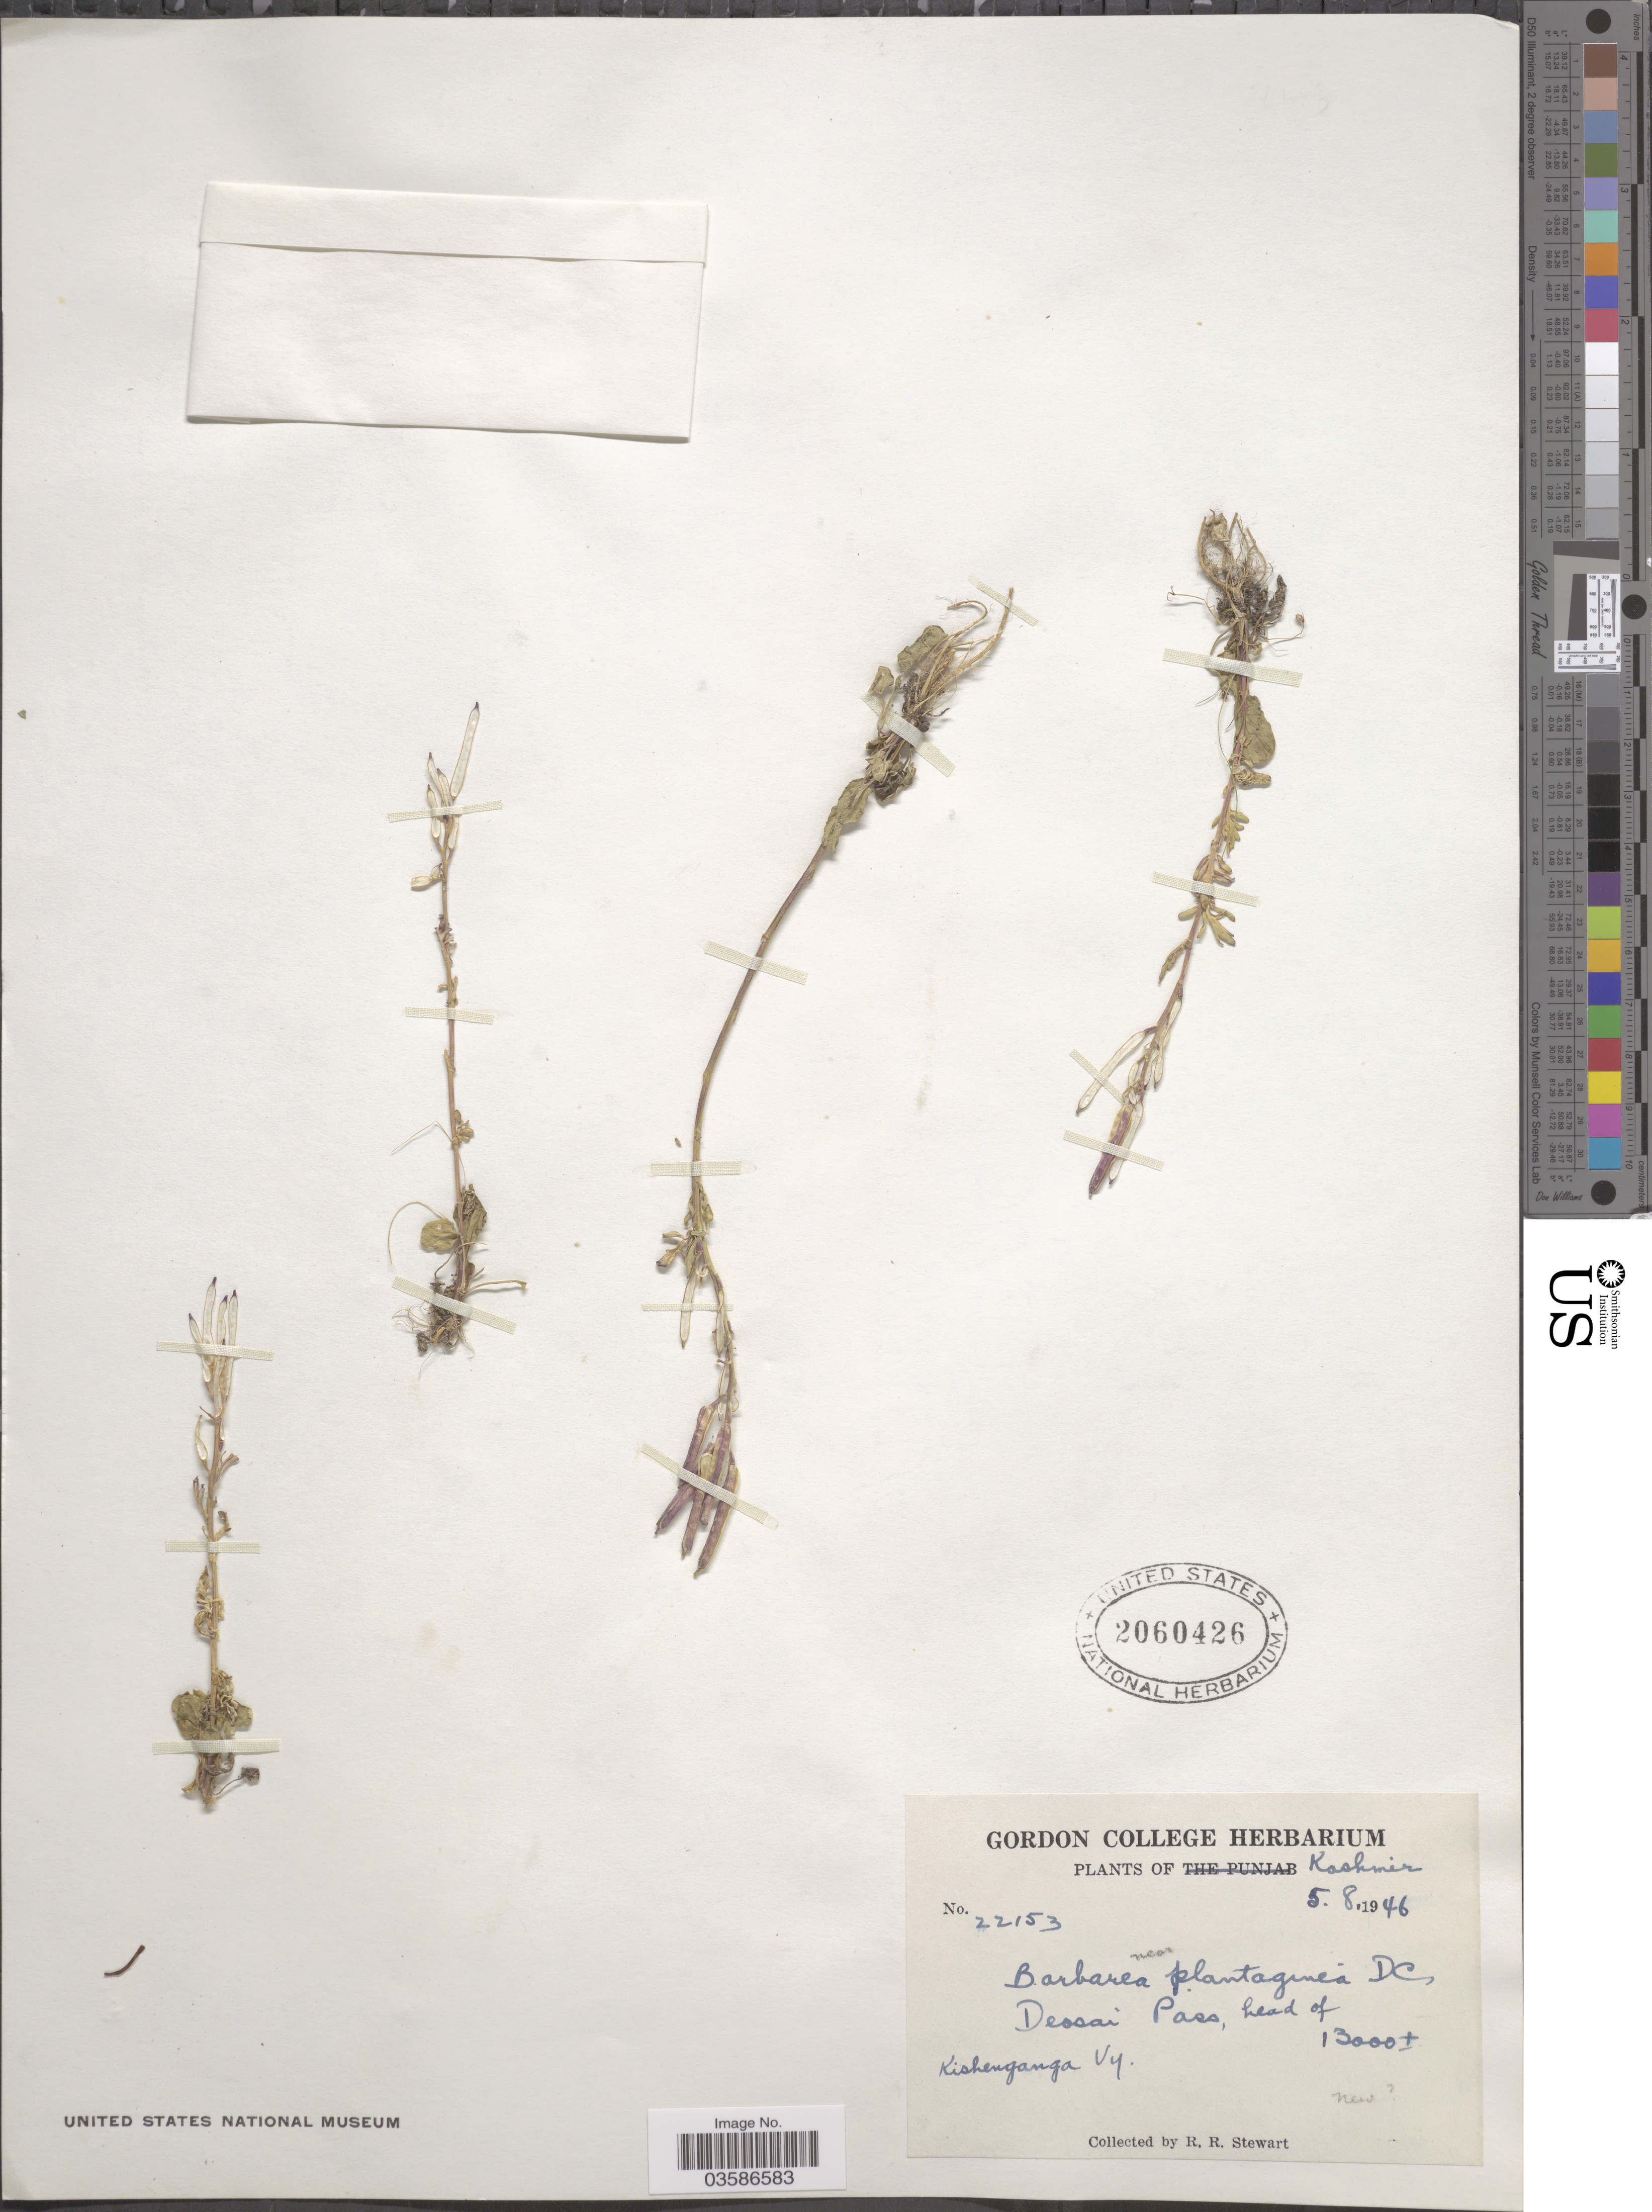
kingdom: Plantae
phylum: Tracheophyta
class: Magnoliopsida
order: Brassicales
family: Brassicaceae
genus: Barbarea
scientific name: Barbarea plantaginea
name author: DC.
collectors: R. Stewart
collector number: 22153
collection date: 1946-08-05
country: India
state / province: Jammu and Kashmir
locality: Kashmir. Deosai Pass, head of Kishenganga Vy.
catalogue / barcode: US 2060426